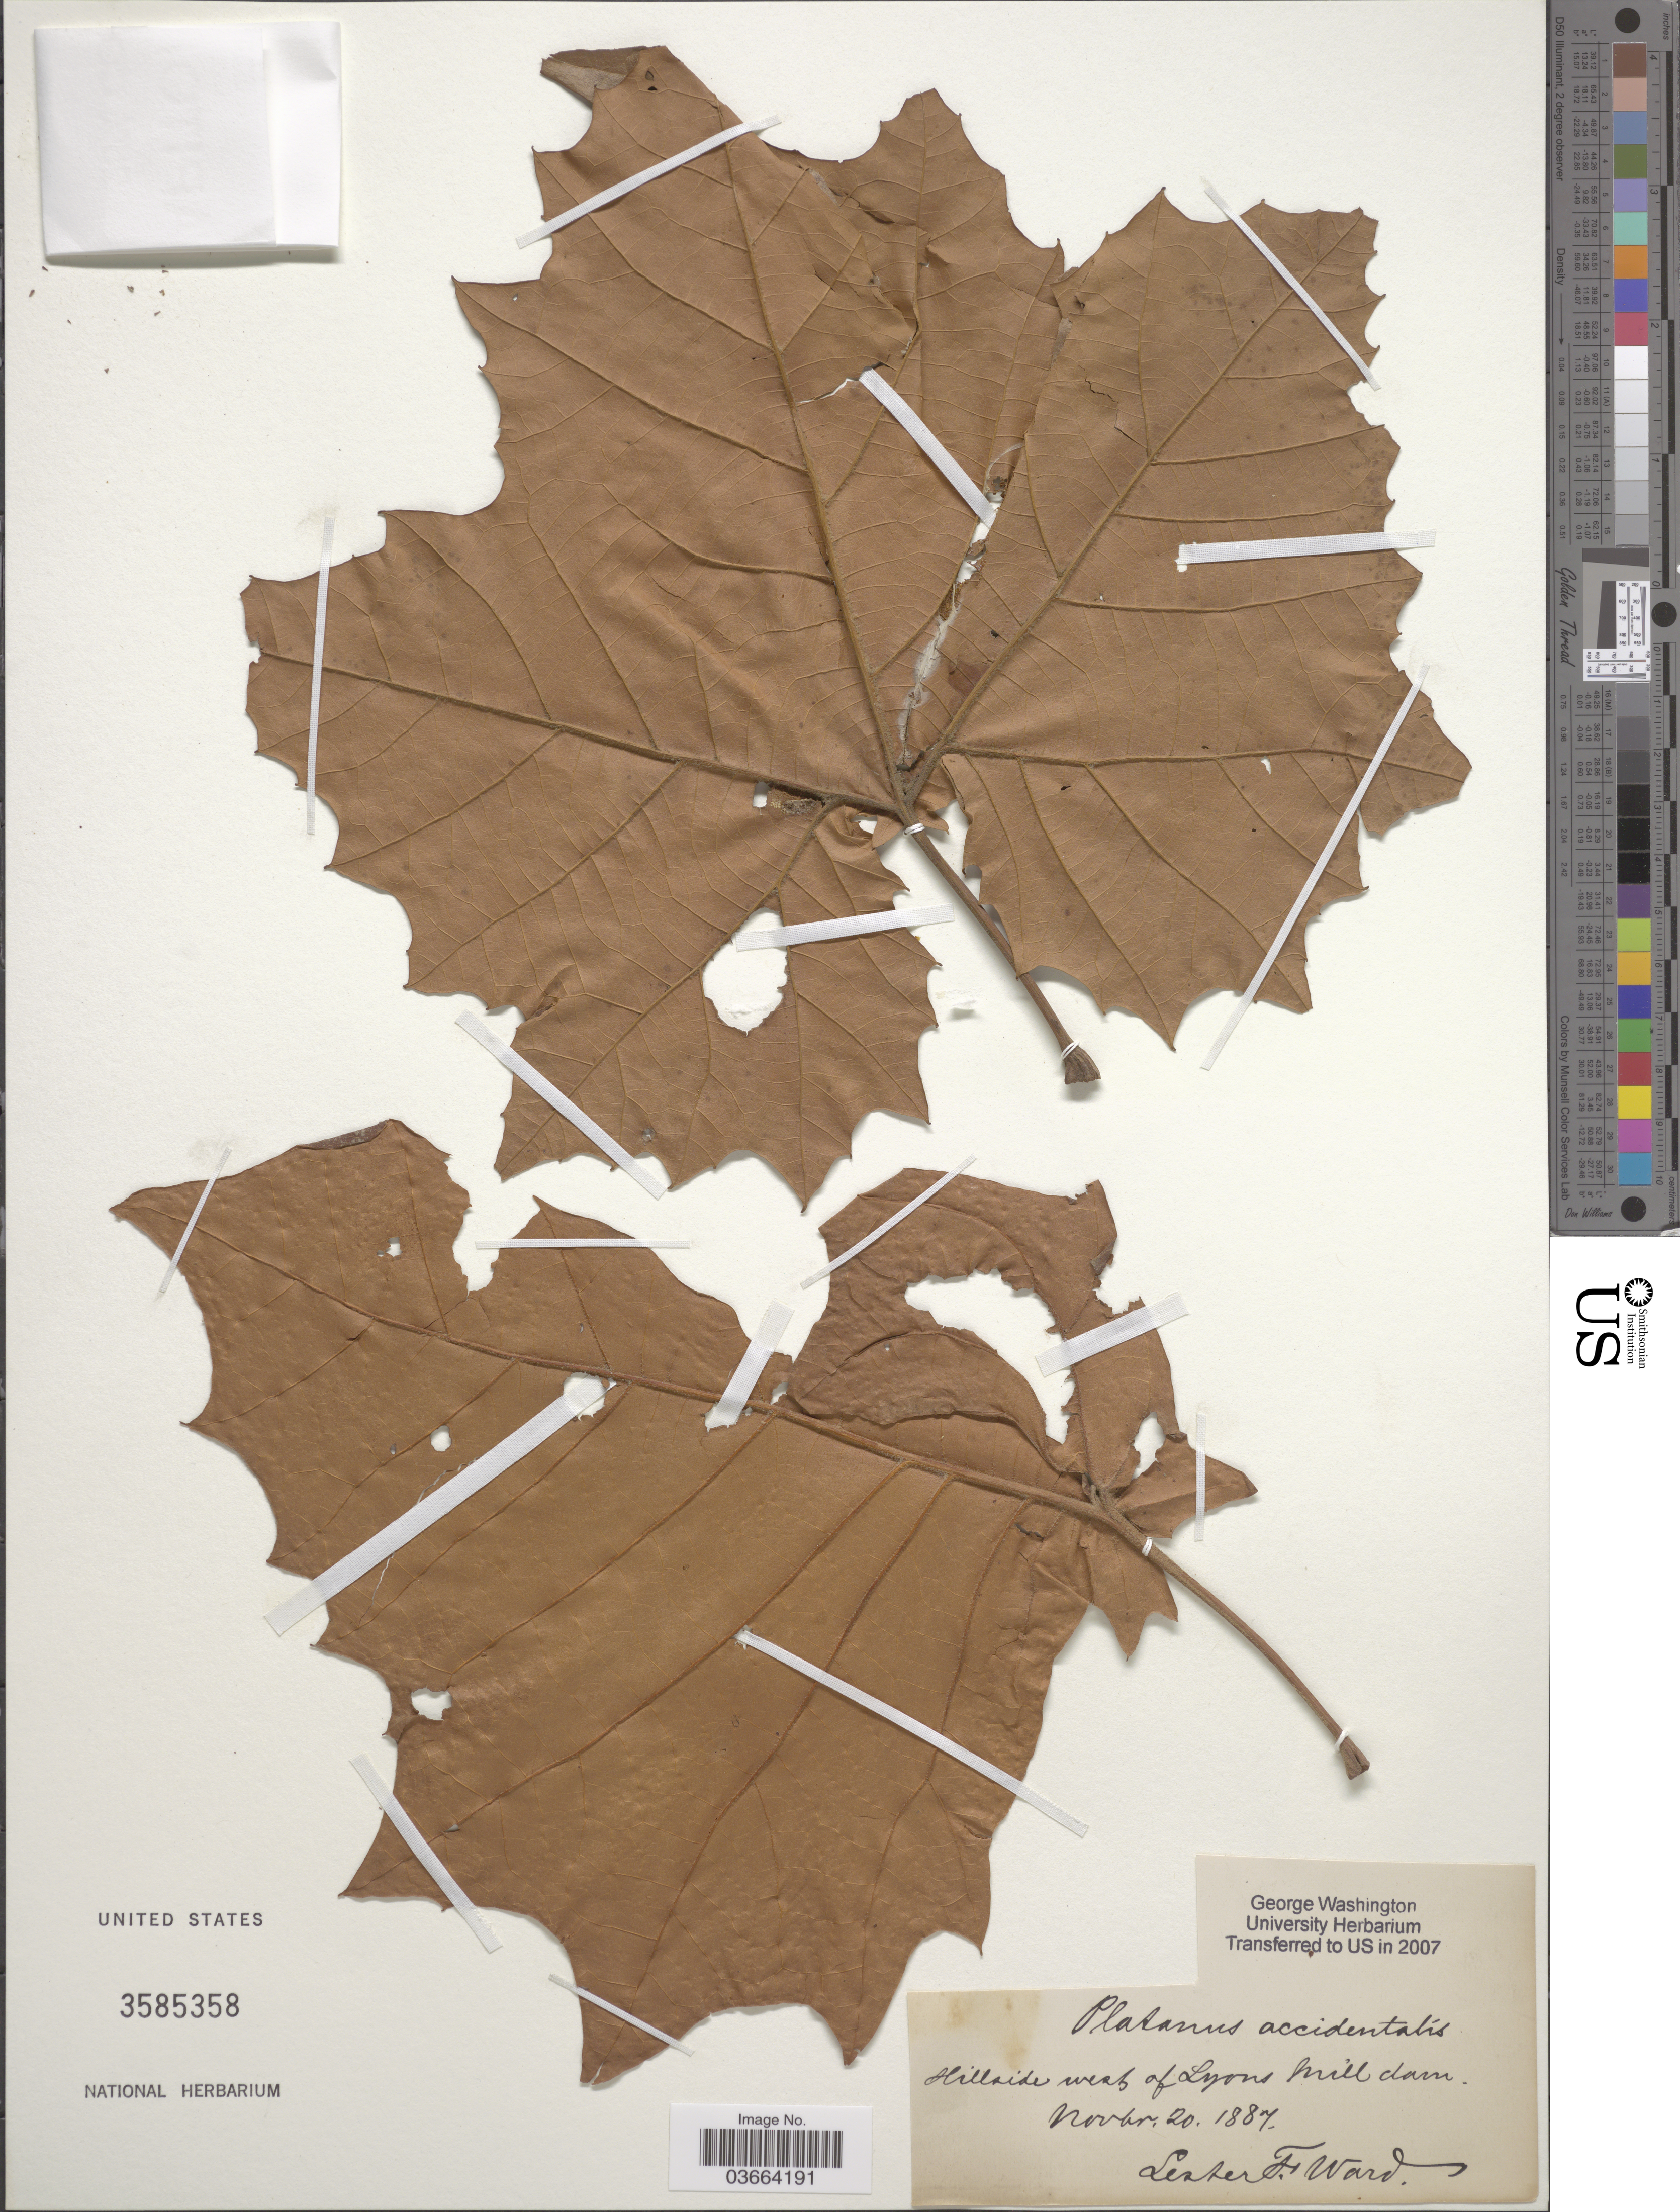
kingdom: Plantae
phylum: Tracheophyta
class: Magnoliopsida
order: Proteales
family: Platanaceae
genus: Platanus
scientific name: Platanus occidentalis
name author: L.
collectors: L. F. Ward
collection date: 1887-11-20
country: United States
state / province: District of Columbia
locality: Hillside west of Lyons Mill dam.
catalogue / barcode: US 3585358